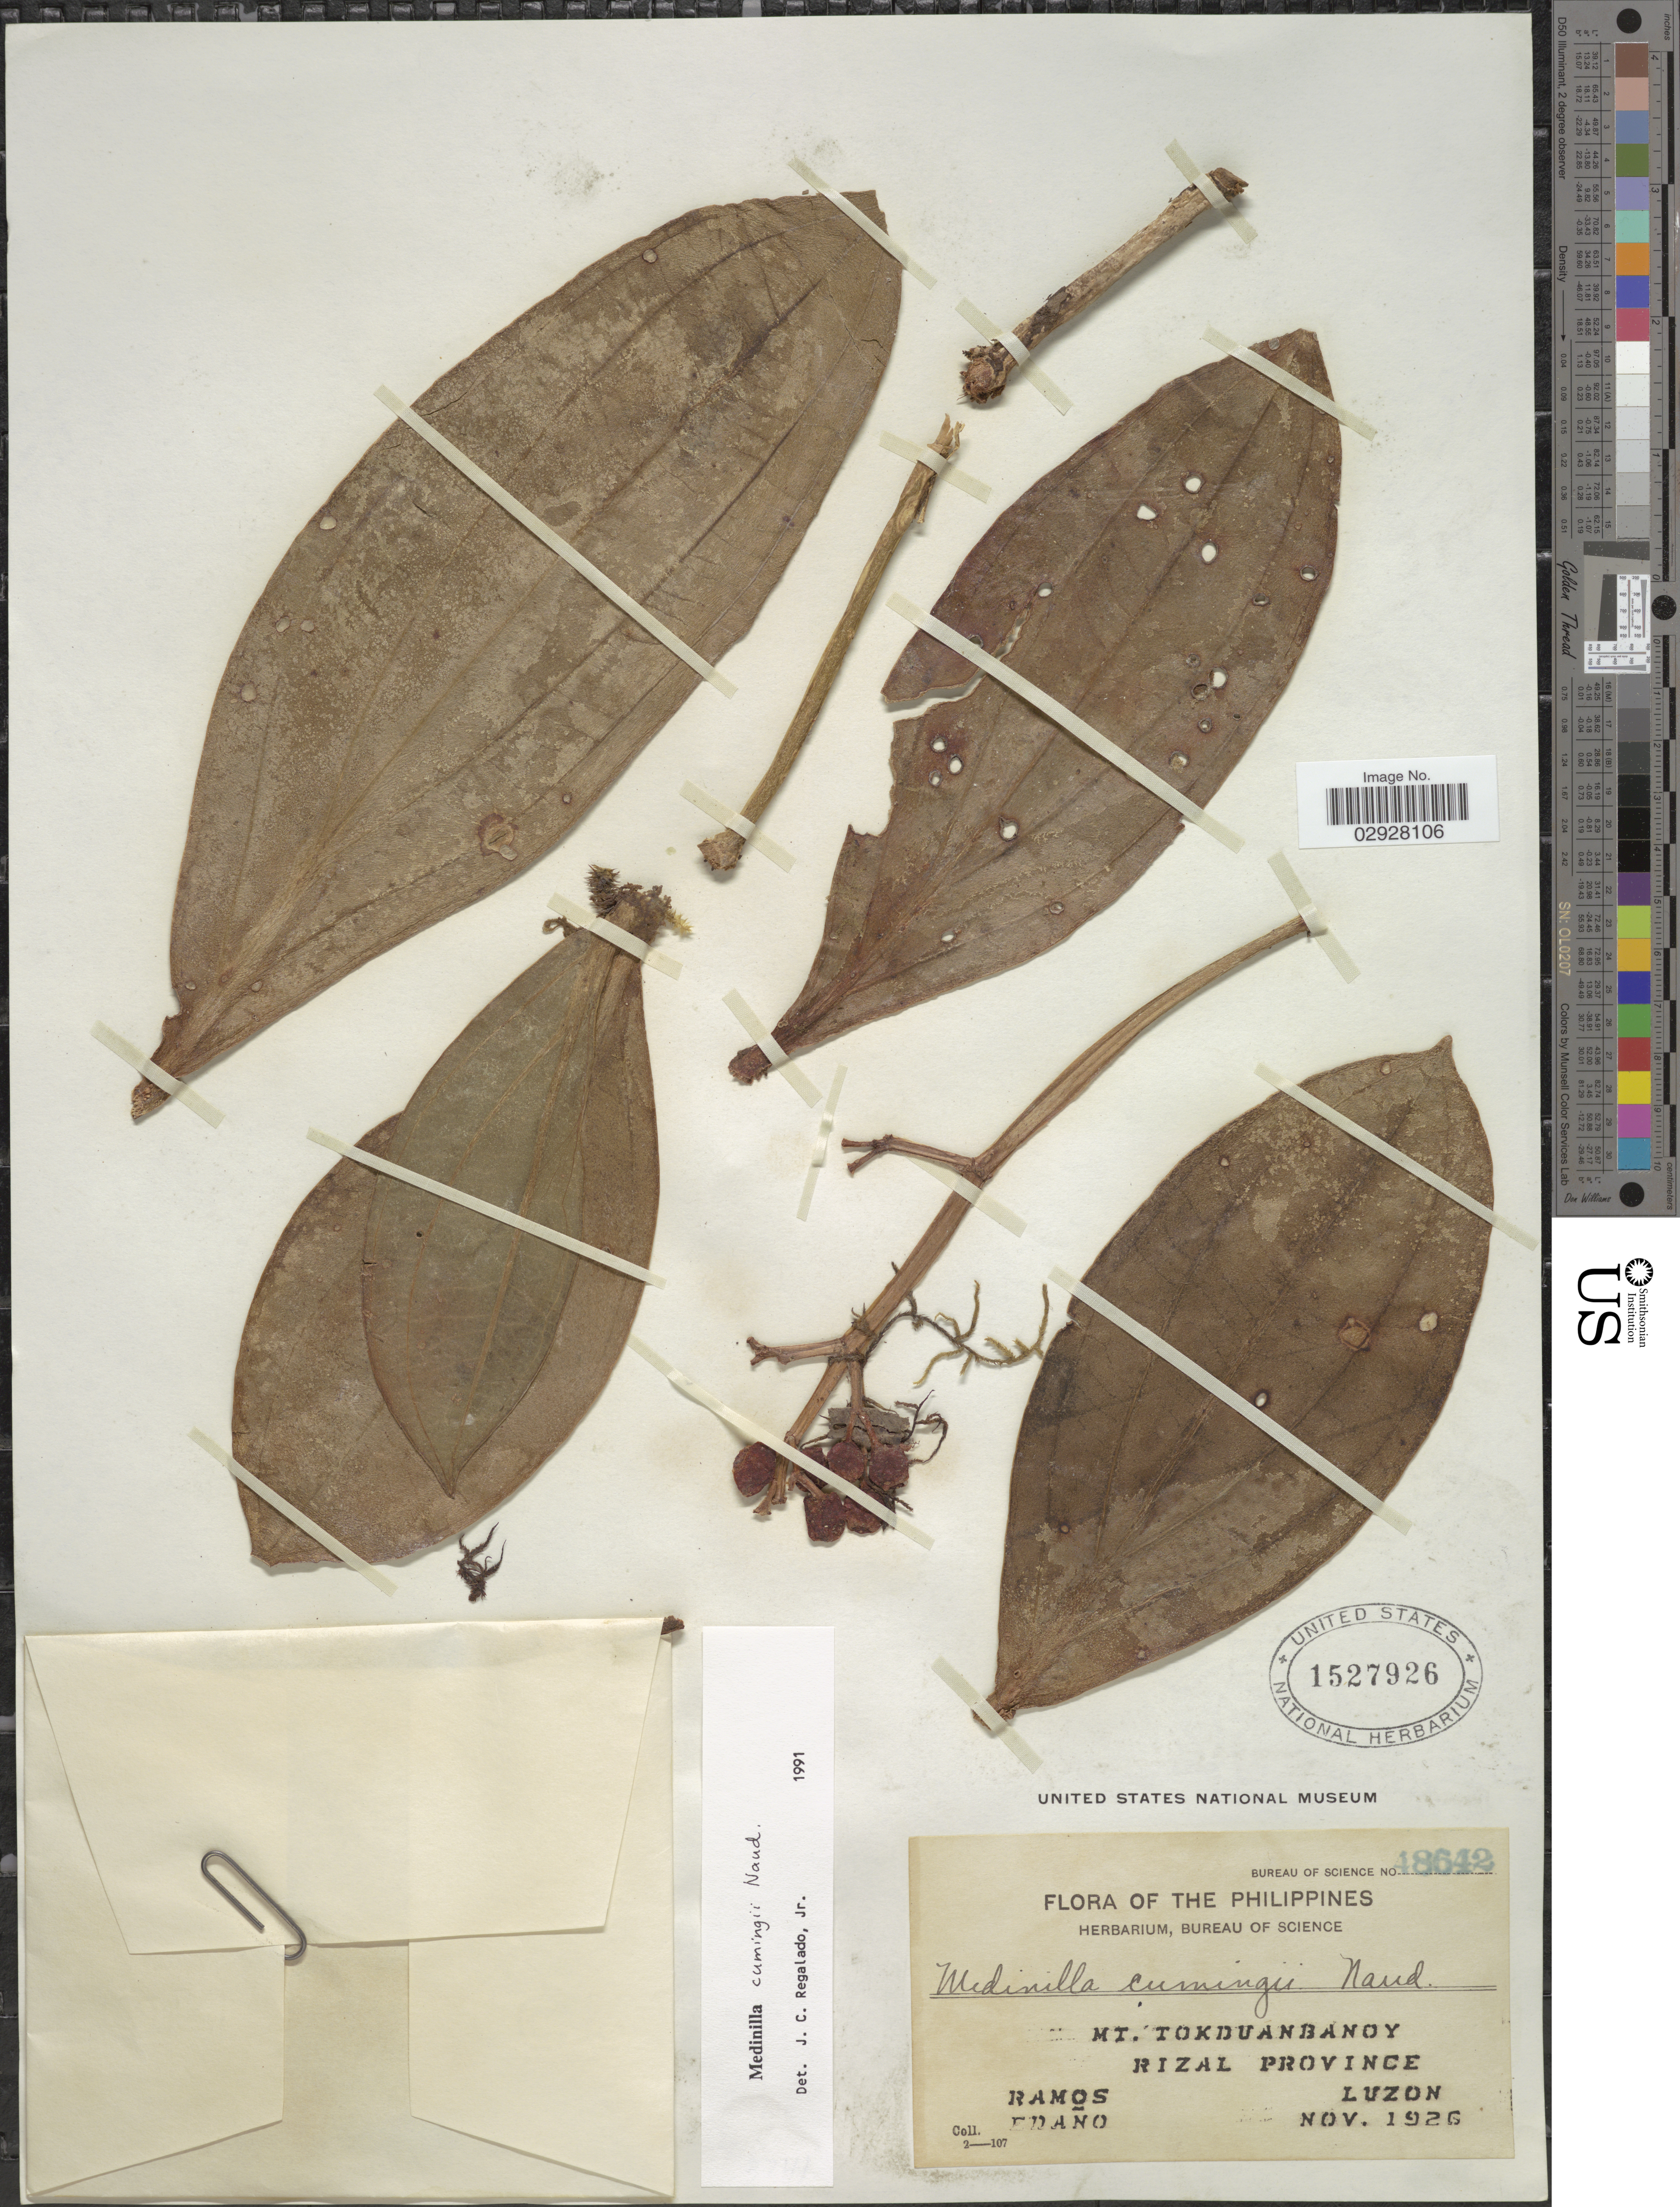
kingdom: Plantae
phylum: Tracheophyta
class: Magnoliopsida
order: Myrtales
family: Melastomataceae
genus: Medinilla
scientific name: Medinilla cummingii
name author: Naudin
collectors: -. Ramos & -. Edano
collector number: Bureau of Science 48642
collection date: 1926-11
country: Philippines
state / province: Calabarzon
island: Luzon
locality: Mt. Tokduanbanoy, Rizal Province, Luzon.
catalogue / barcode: US 1527926